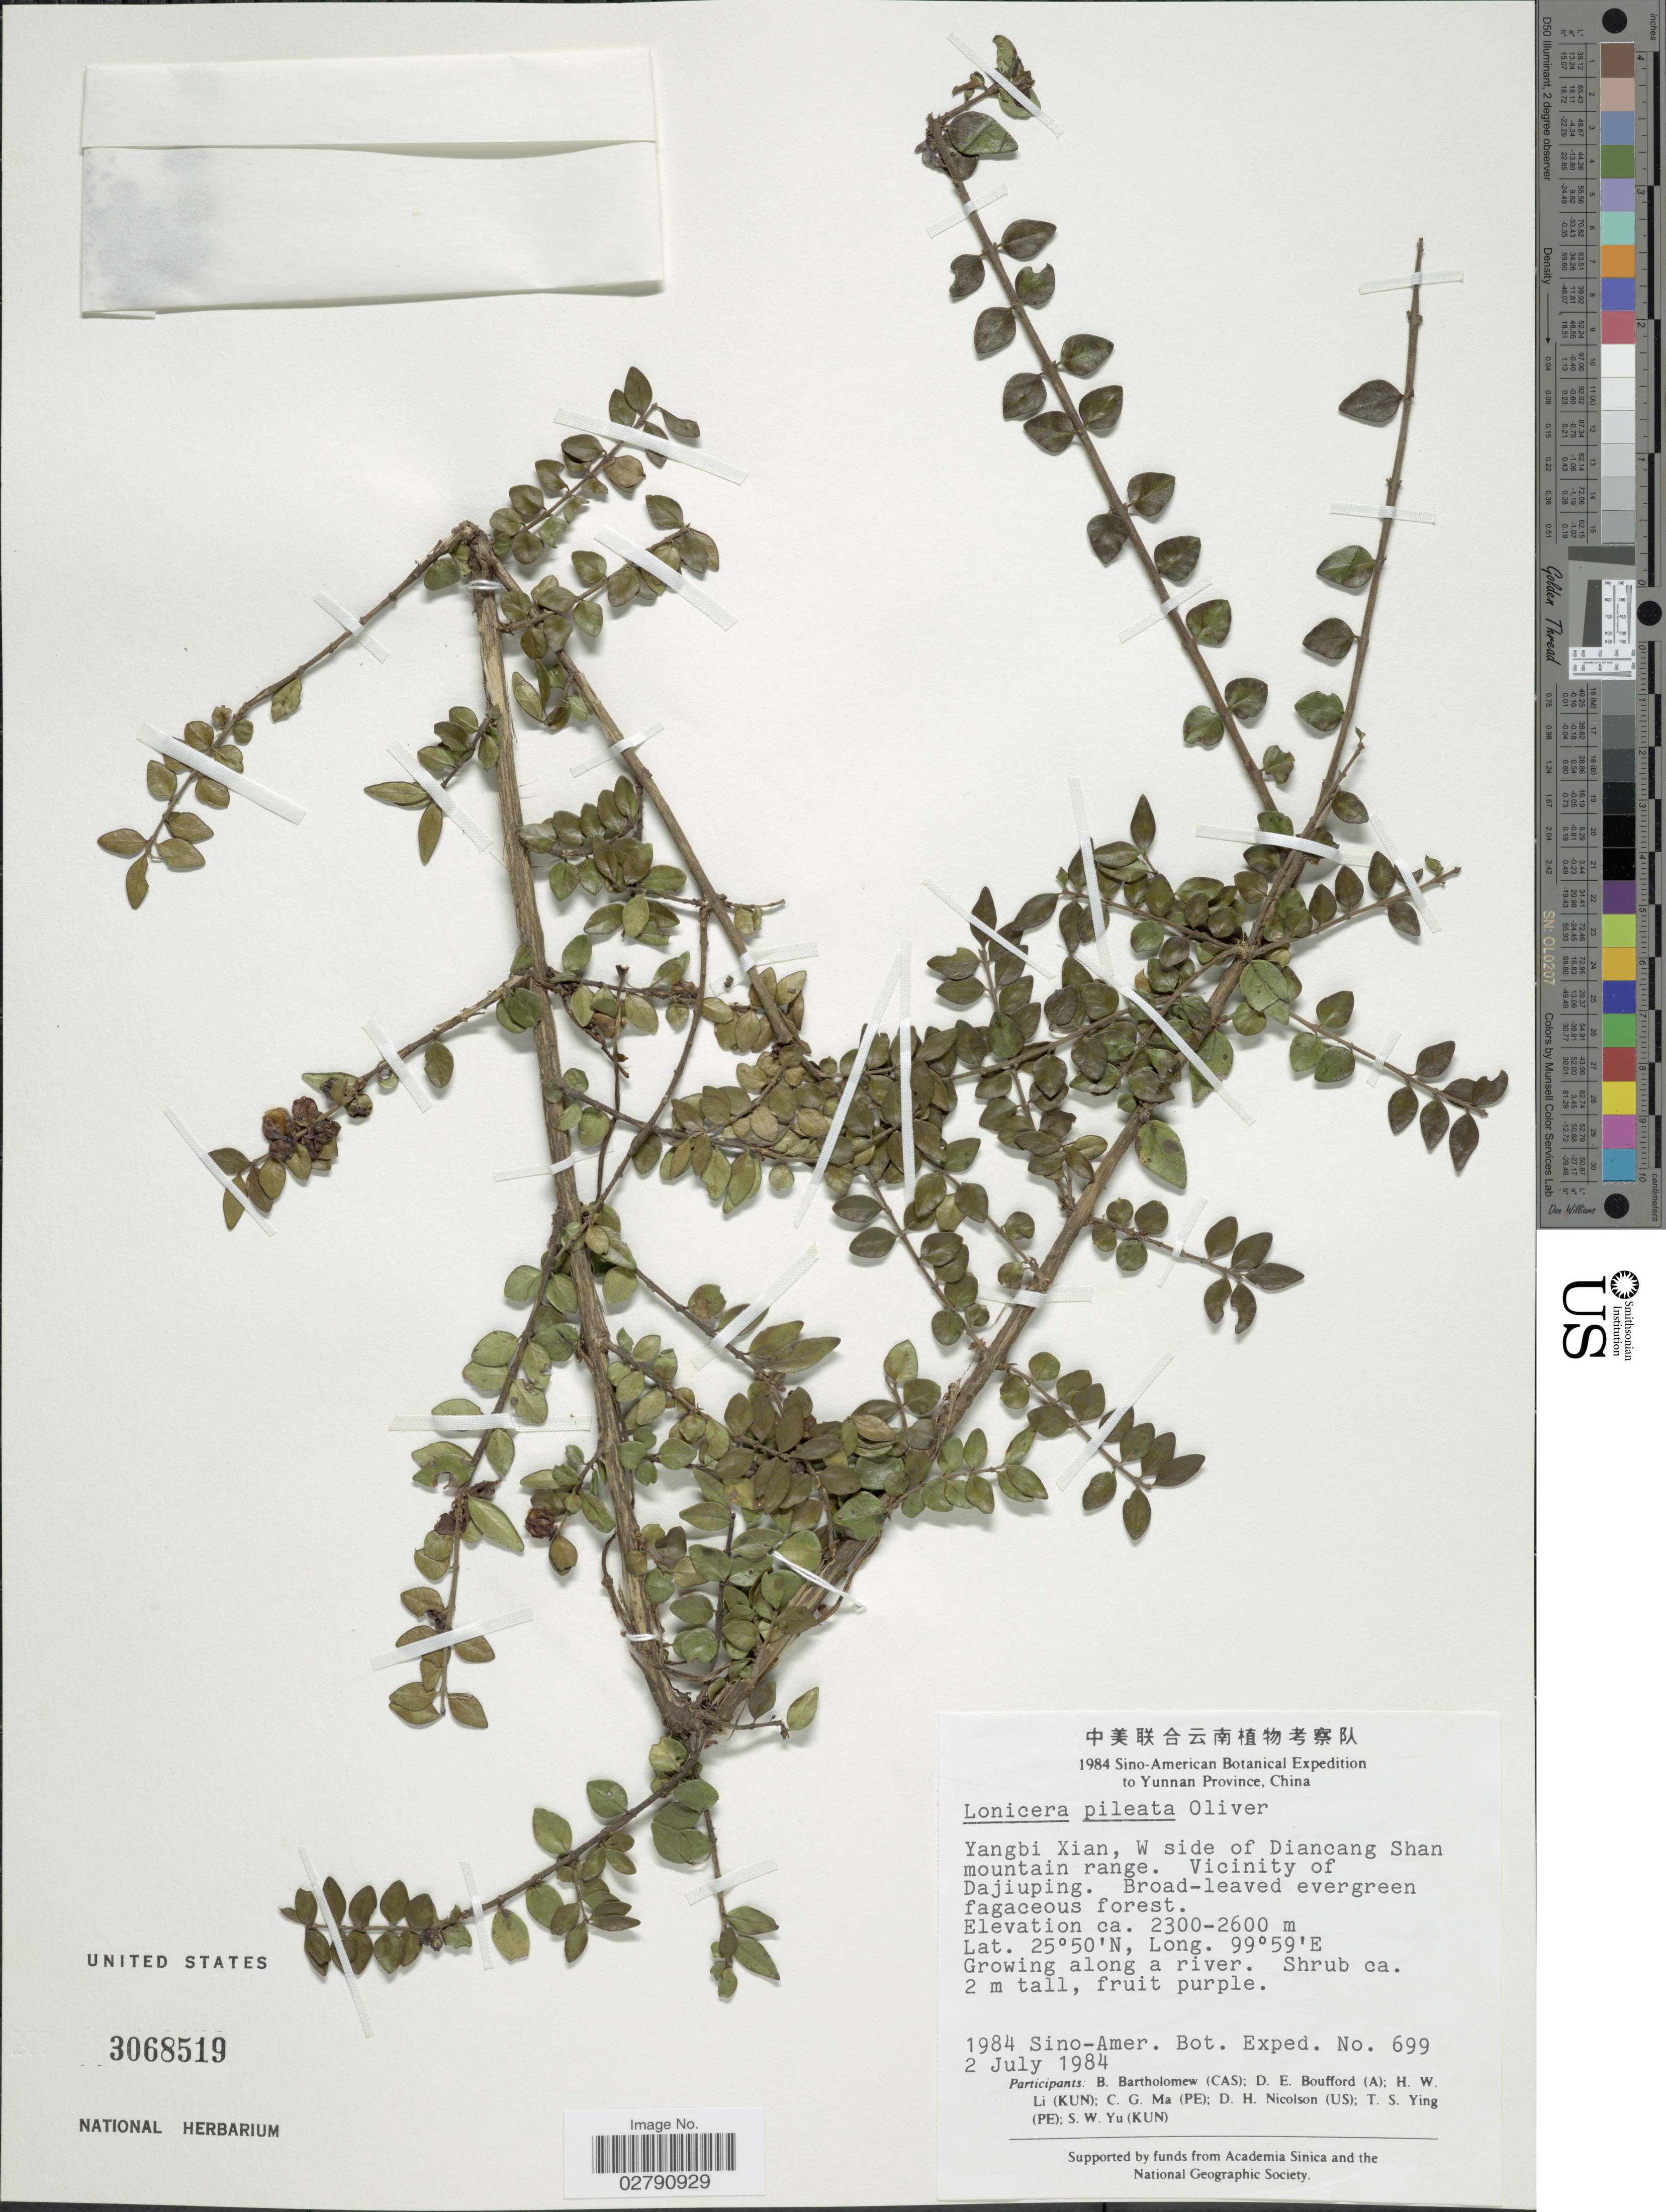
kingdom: Plantae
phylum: Tracheophyta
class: Magnoliopsida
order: Dipsacales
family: Caprifoliaceae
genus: Lonicera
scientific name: Lonicera pileata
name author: Oliv.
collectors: Sino-Amer. Bot. Exped. 1984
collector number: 699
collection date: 1984-07-02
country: China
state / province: Yunnan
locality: Yangbi Xian, W side of Diancang Shan mountain range. Vicinity of Dajiuping.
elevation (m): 2300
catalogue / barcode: US 3068519